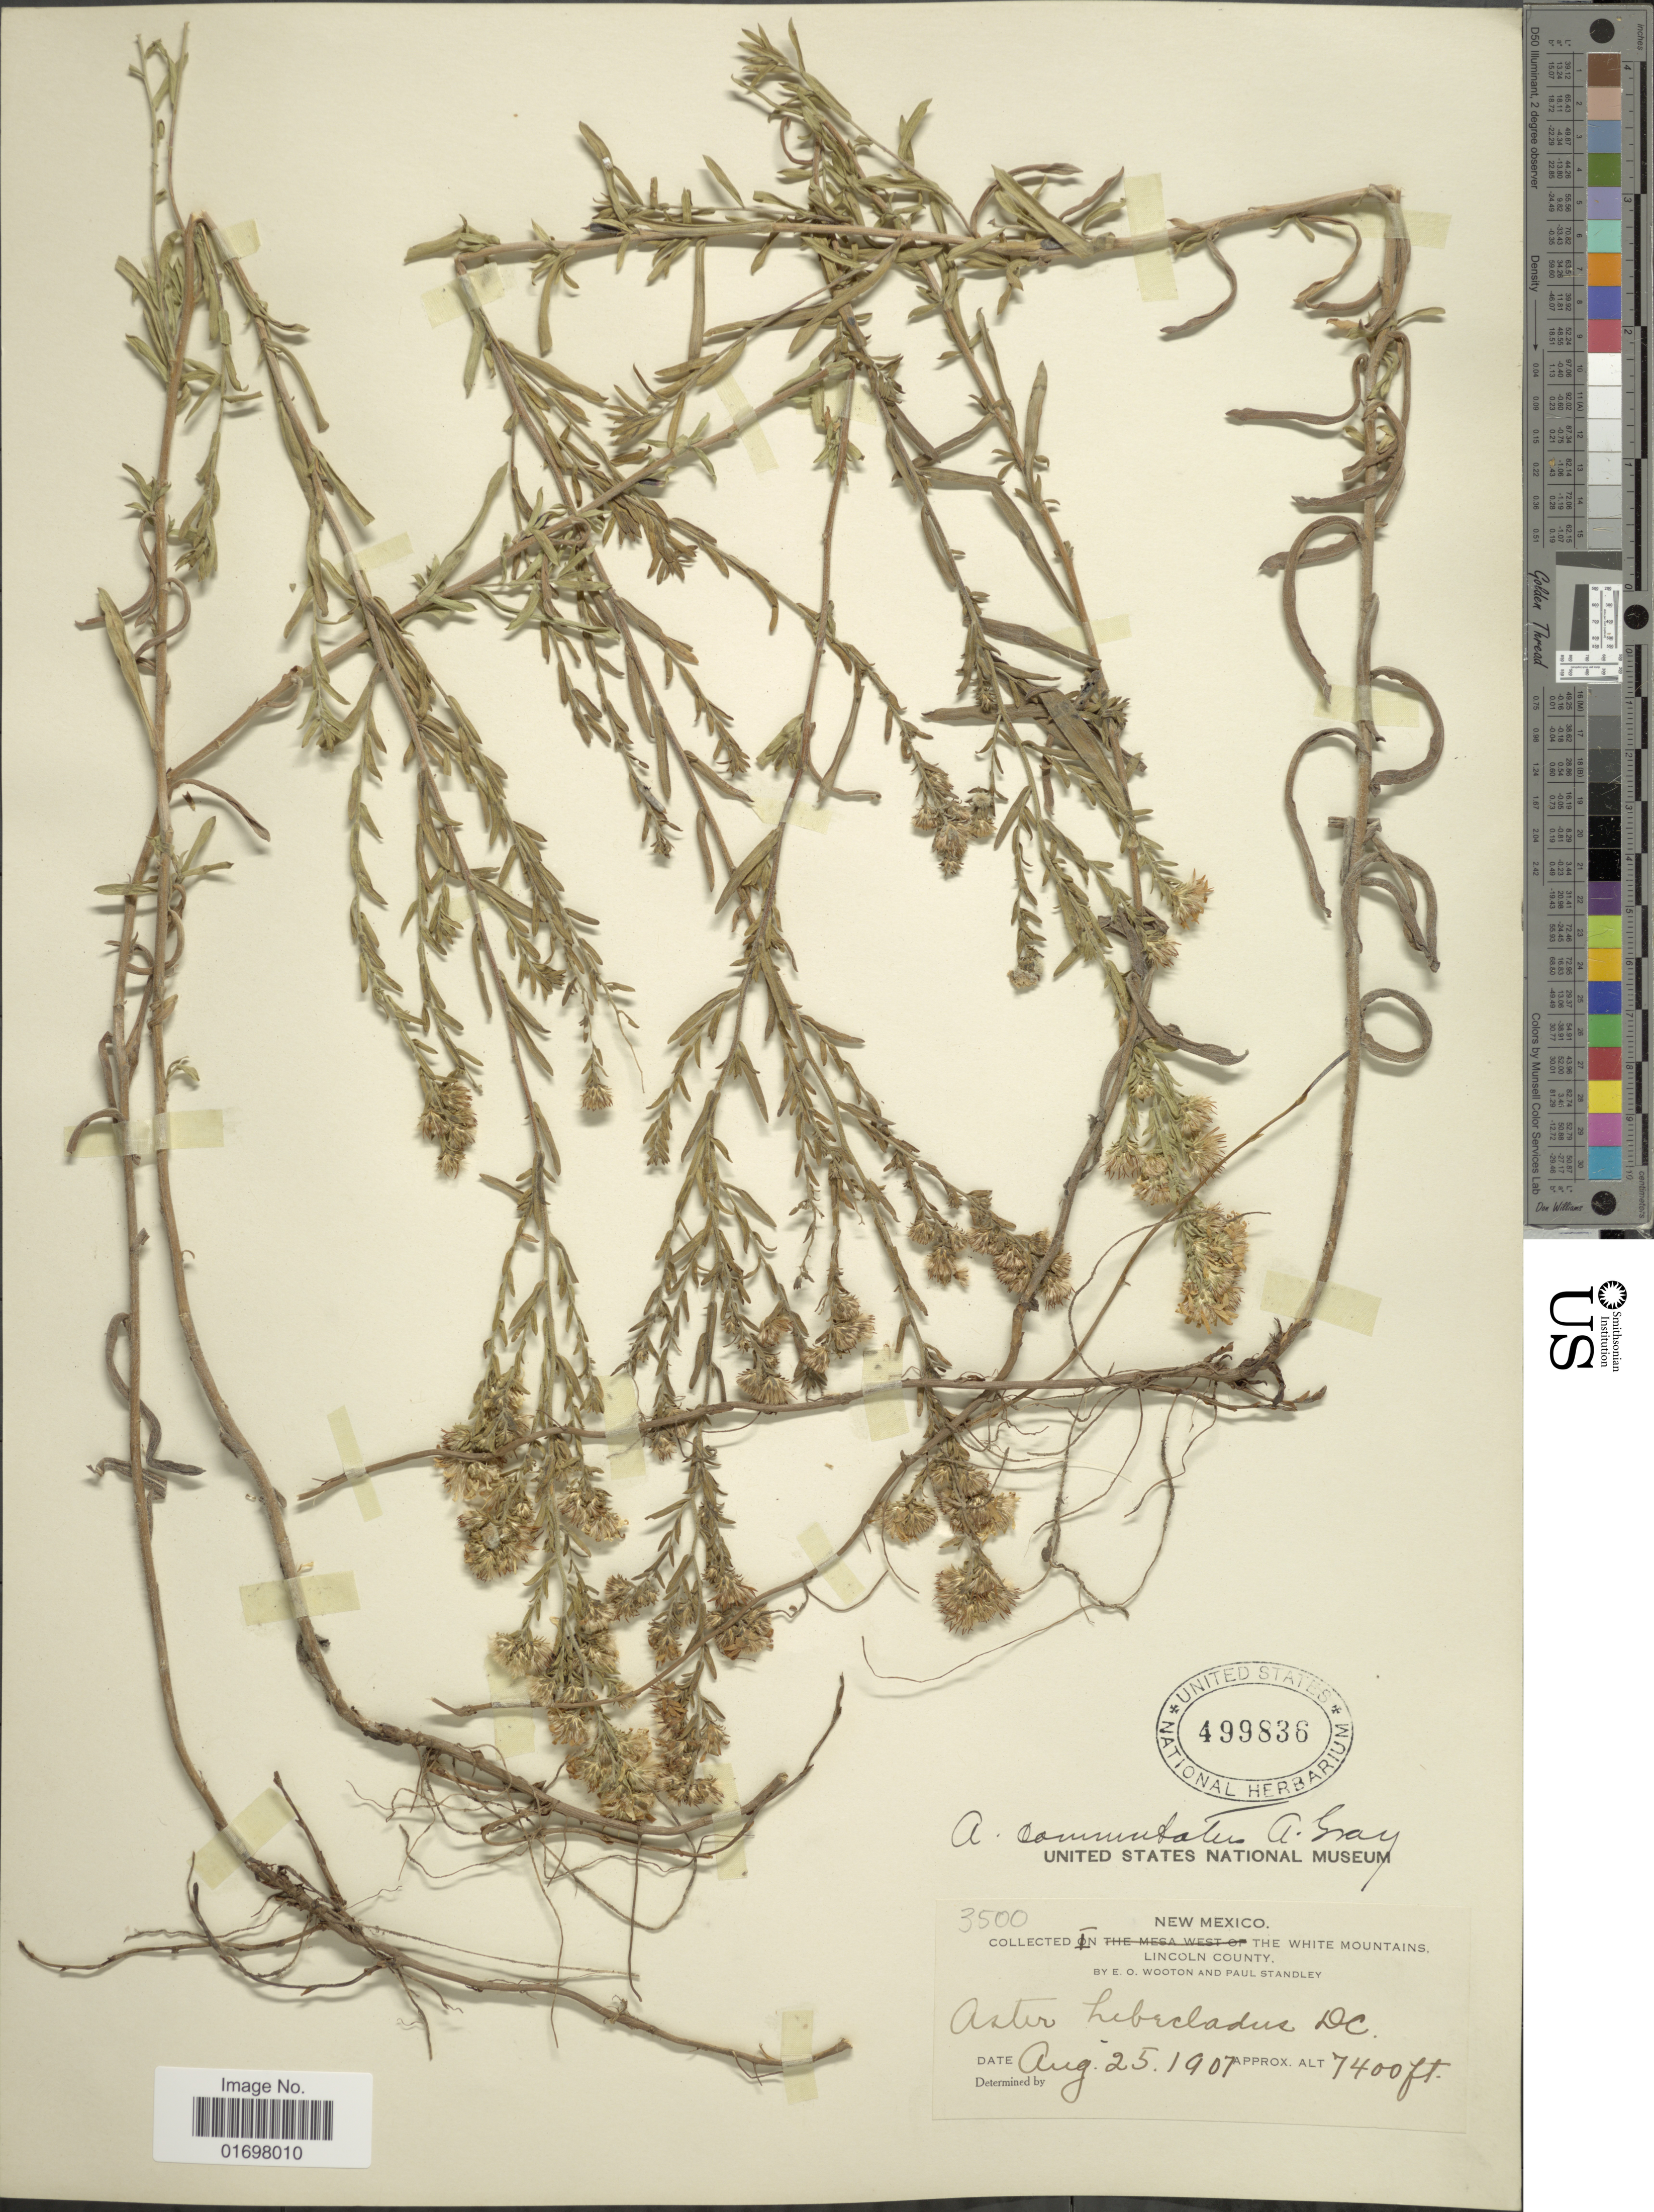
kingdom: Plantae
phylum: Tracheophyta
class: Magnoliopsida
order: Asterales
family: Asteraceae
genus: Symphyotrichum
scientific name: Symphyotrichum falcatum var. commutatum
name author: (Torr. & A. Gray) G.L. Nesom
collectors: E. O. Wooton & P. C. Standley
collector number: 3500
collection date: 1907-08-25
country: United States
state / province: New Mexico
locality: New Mexico. The White Mountains, Lincoln County.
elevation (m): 2256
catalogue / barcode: US 499836